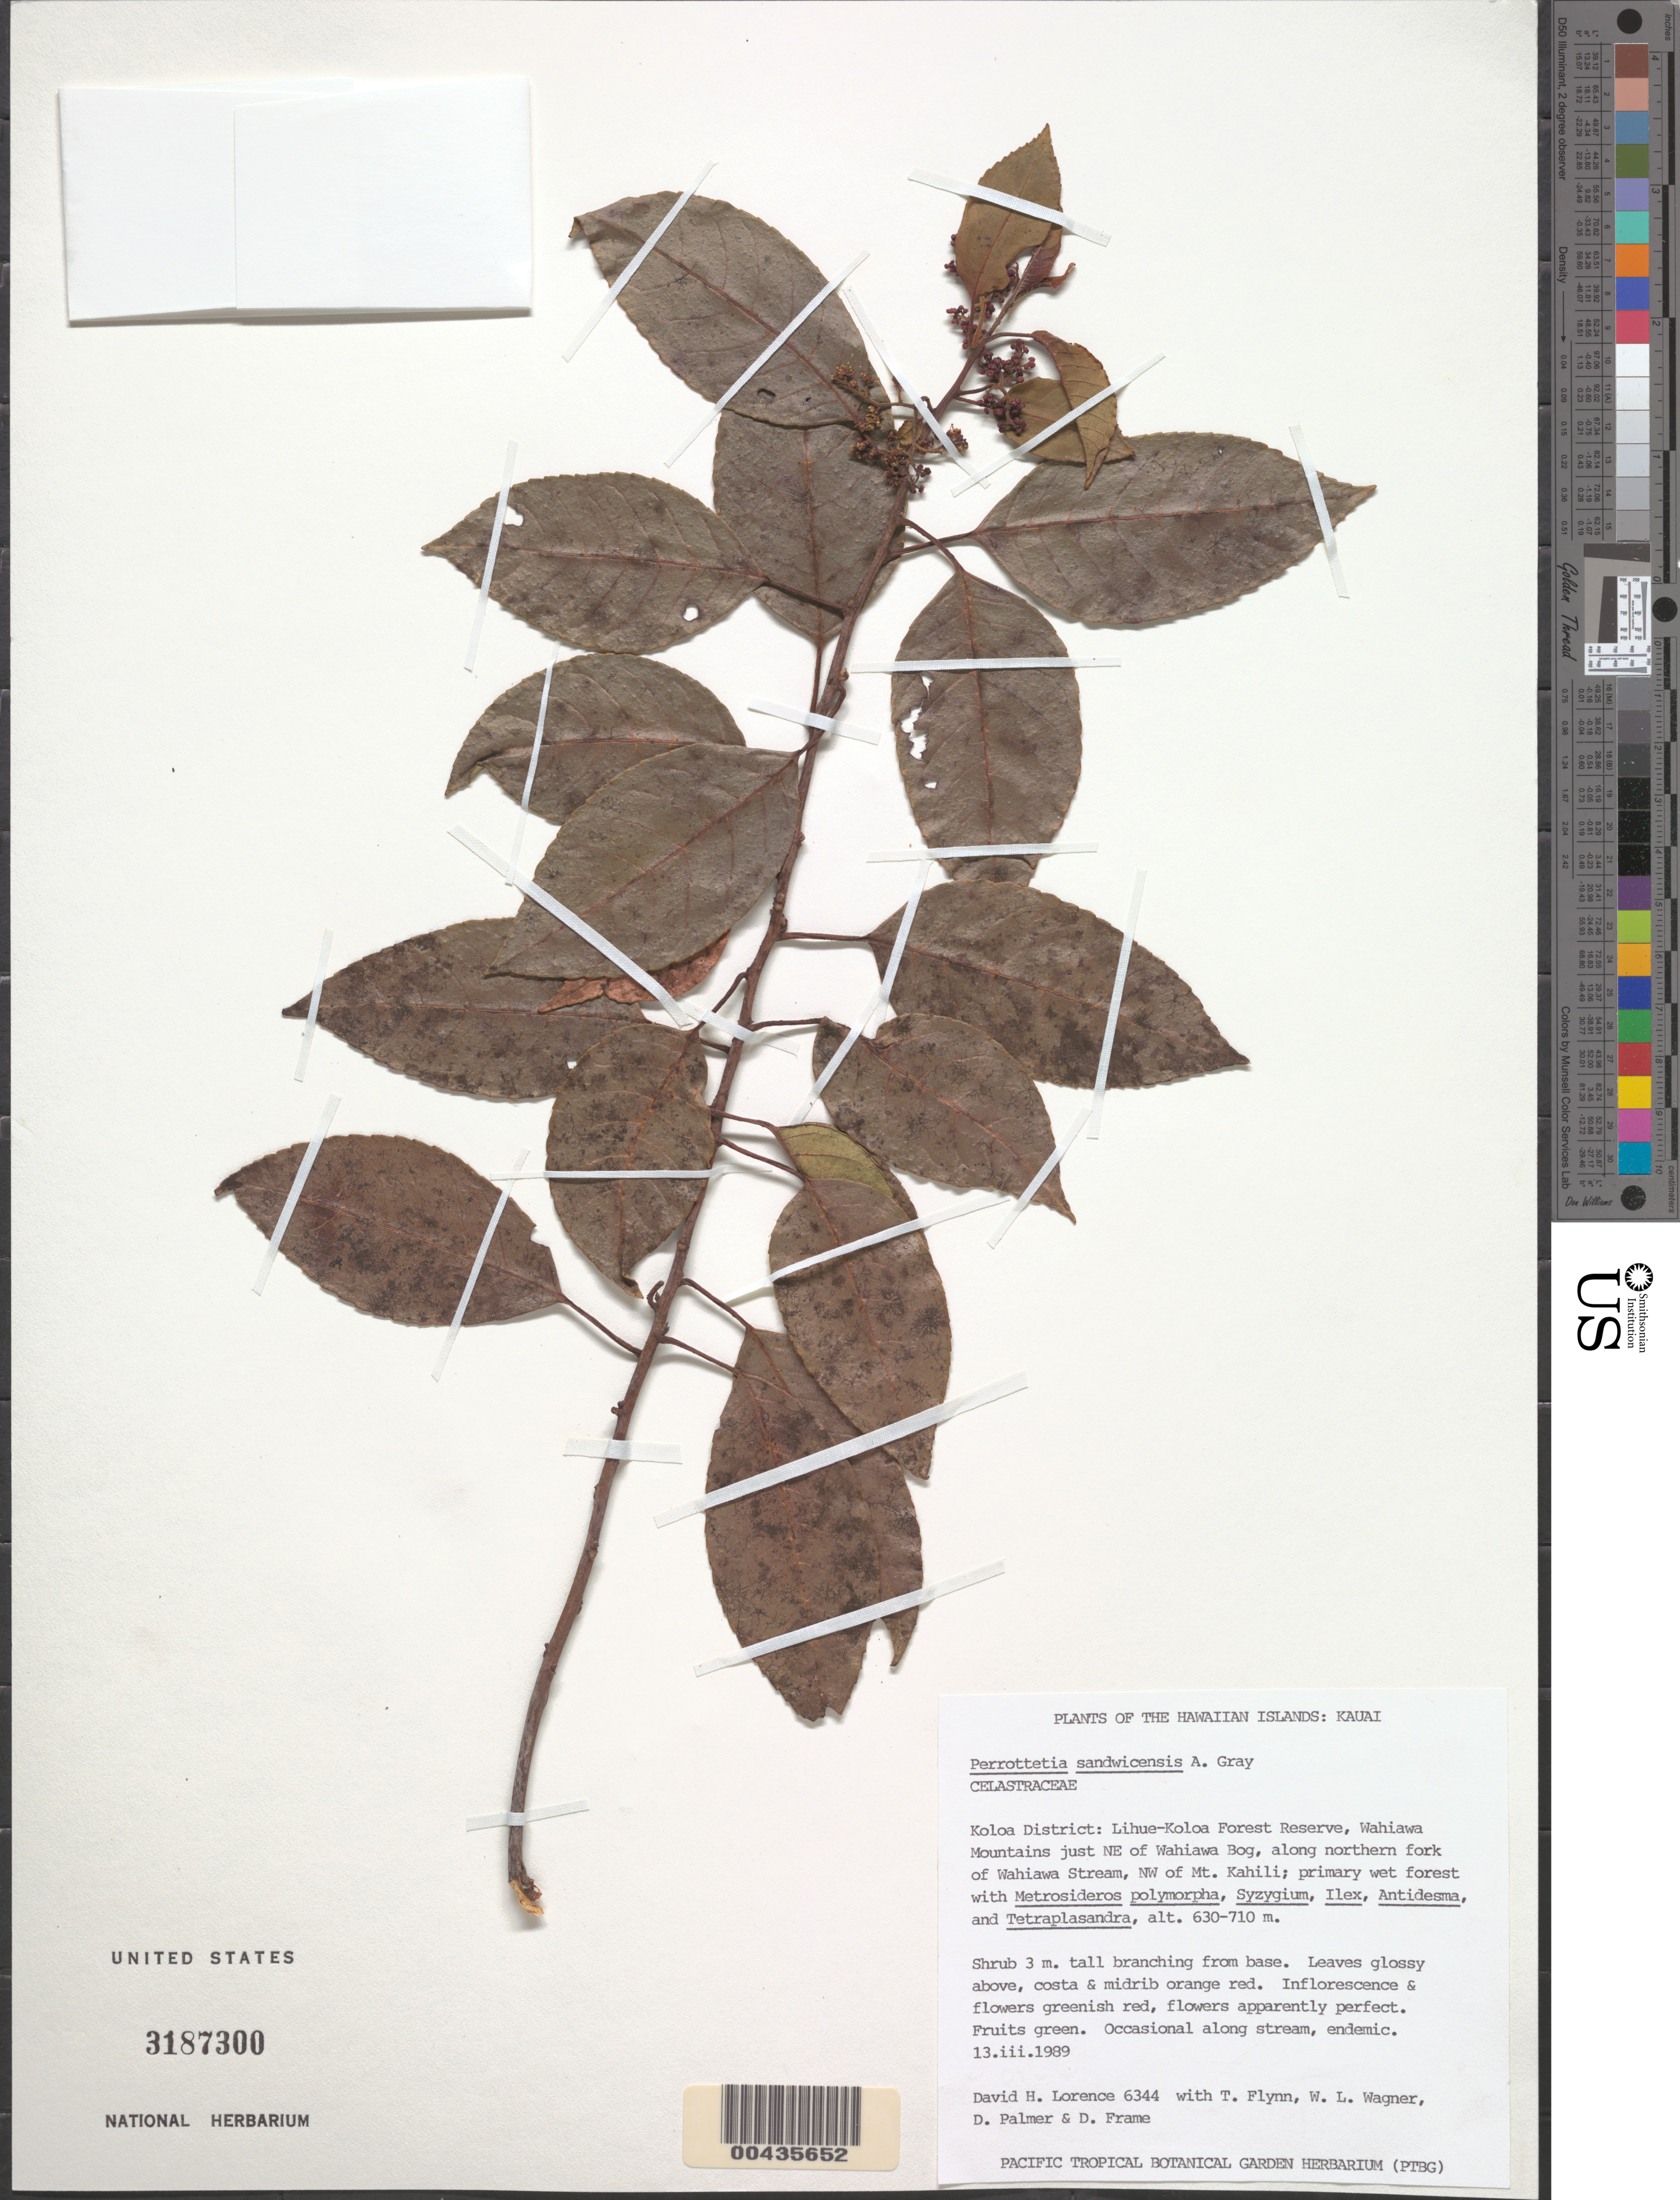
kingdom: Plantae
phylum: Tracheophyta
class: Magnoliopsida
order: Huerteales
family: Dipentodontaceae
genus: Perrottetia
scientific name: Perrottetia sandwicensis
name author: A. Gray in Wilkes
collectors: D. Lorence, T. W. Flynn, W. L. Wagner, D. Palmer & D. Frame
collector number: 6344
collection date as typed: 13 Mar 1989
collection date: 1989-03-13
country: United States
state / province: Hawaii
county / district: Kauai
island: Kaua'i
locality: Koloa Dist., Lihue-Koloa For. Res., Wahiawa Mts. just NE of Wahiawa Bog, along N fork of Wahiawa Stream, NW of Mt. Kahili.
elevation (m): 630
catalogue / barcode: US 3187300